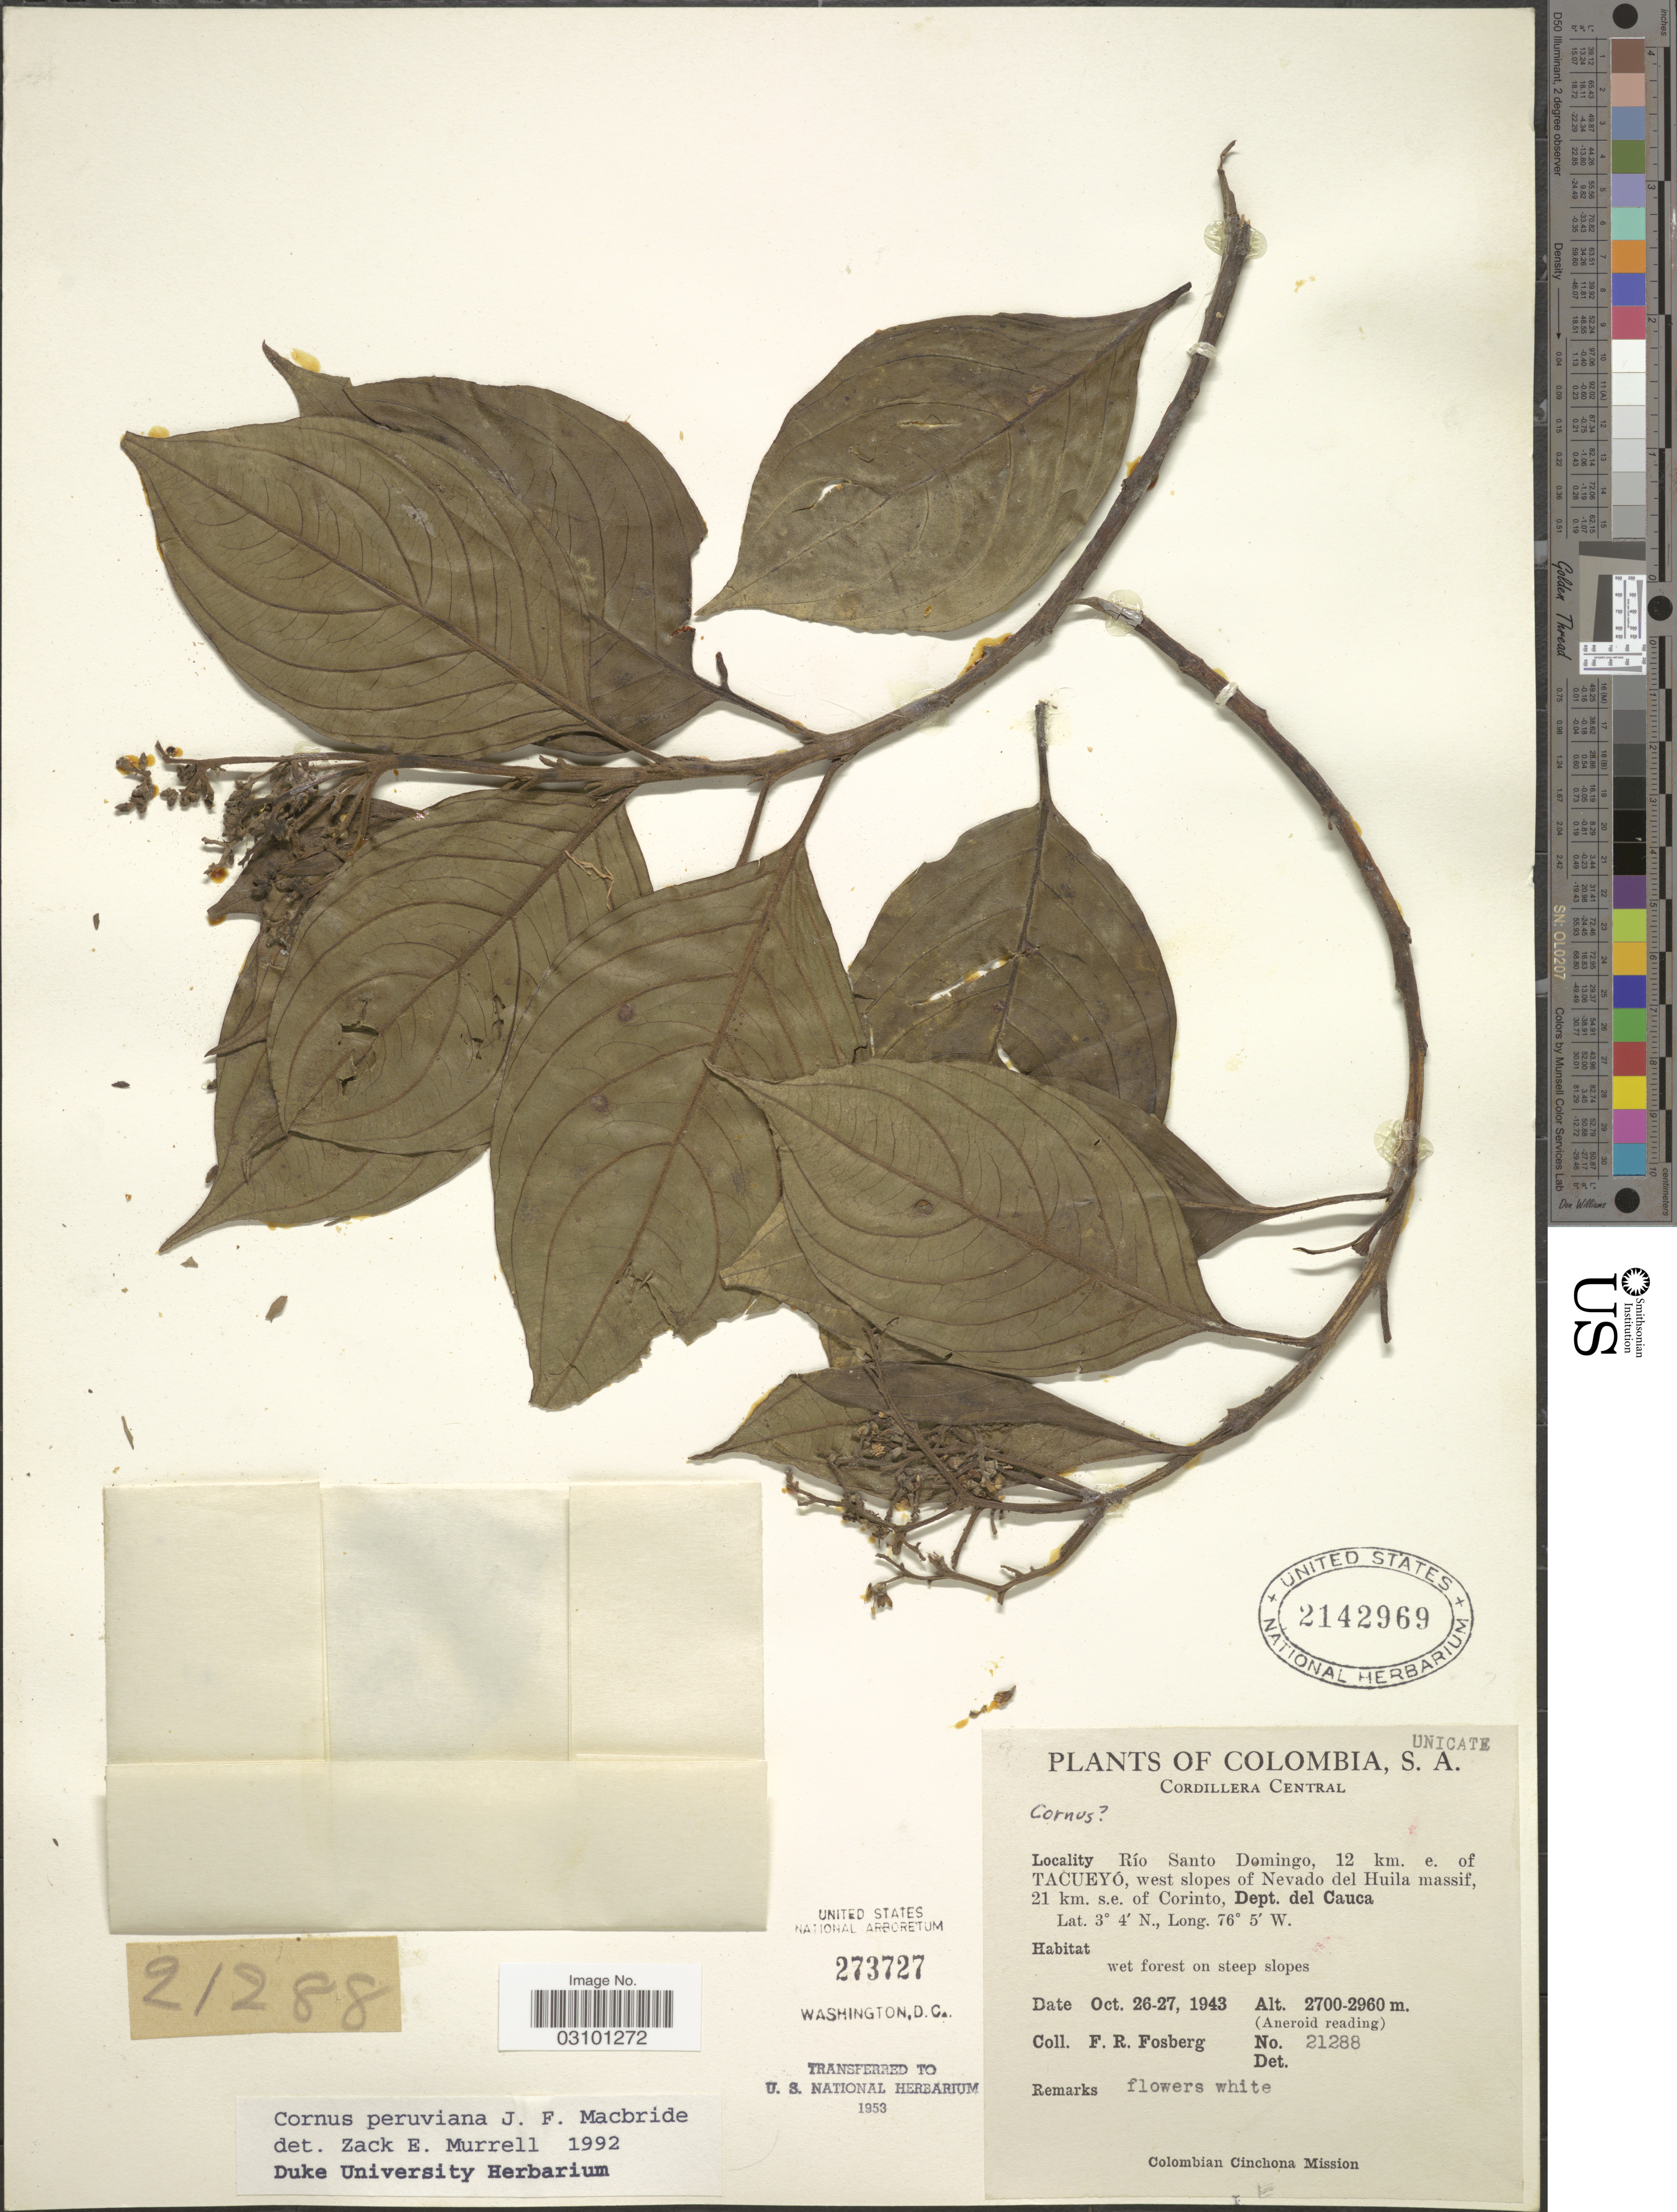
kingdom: Plantae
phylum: Tracheophyta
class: Magnoliopsida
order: Cornales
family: Cornaceae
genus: Cornus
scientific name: Cornus peruviana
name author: J.F. Macbr.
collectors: F. R. Fosberg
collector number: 21288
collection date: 1943-10-26/1943-10-27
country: Colombia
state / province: Cauca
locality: Cordillera Central. Río Santo Domingo, 12 km. e. of Tacueyó, west slopes of Nevado del Huila massif, 21 km. s.e. of Corinto, Dept. del Cauca.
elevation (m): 2700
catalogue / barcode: US 2142969